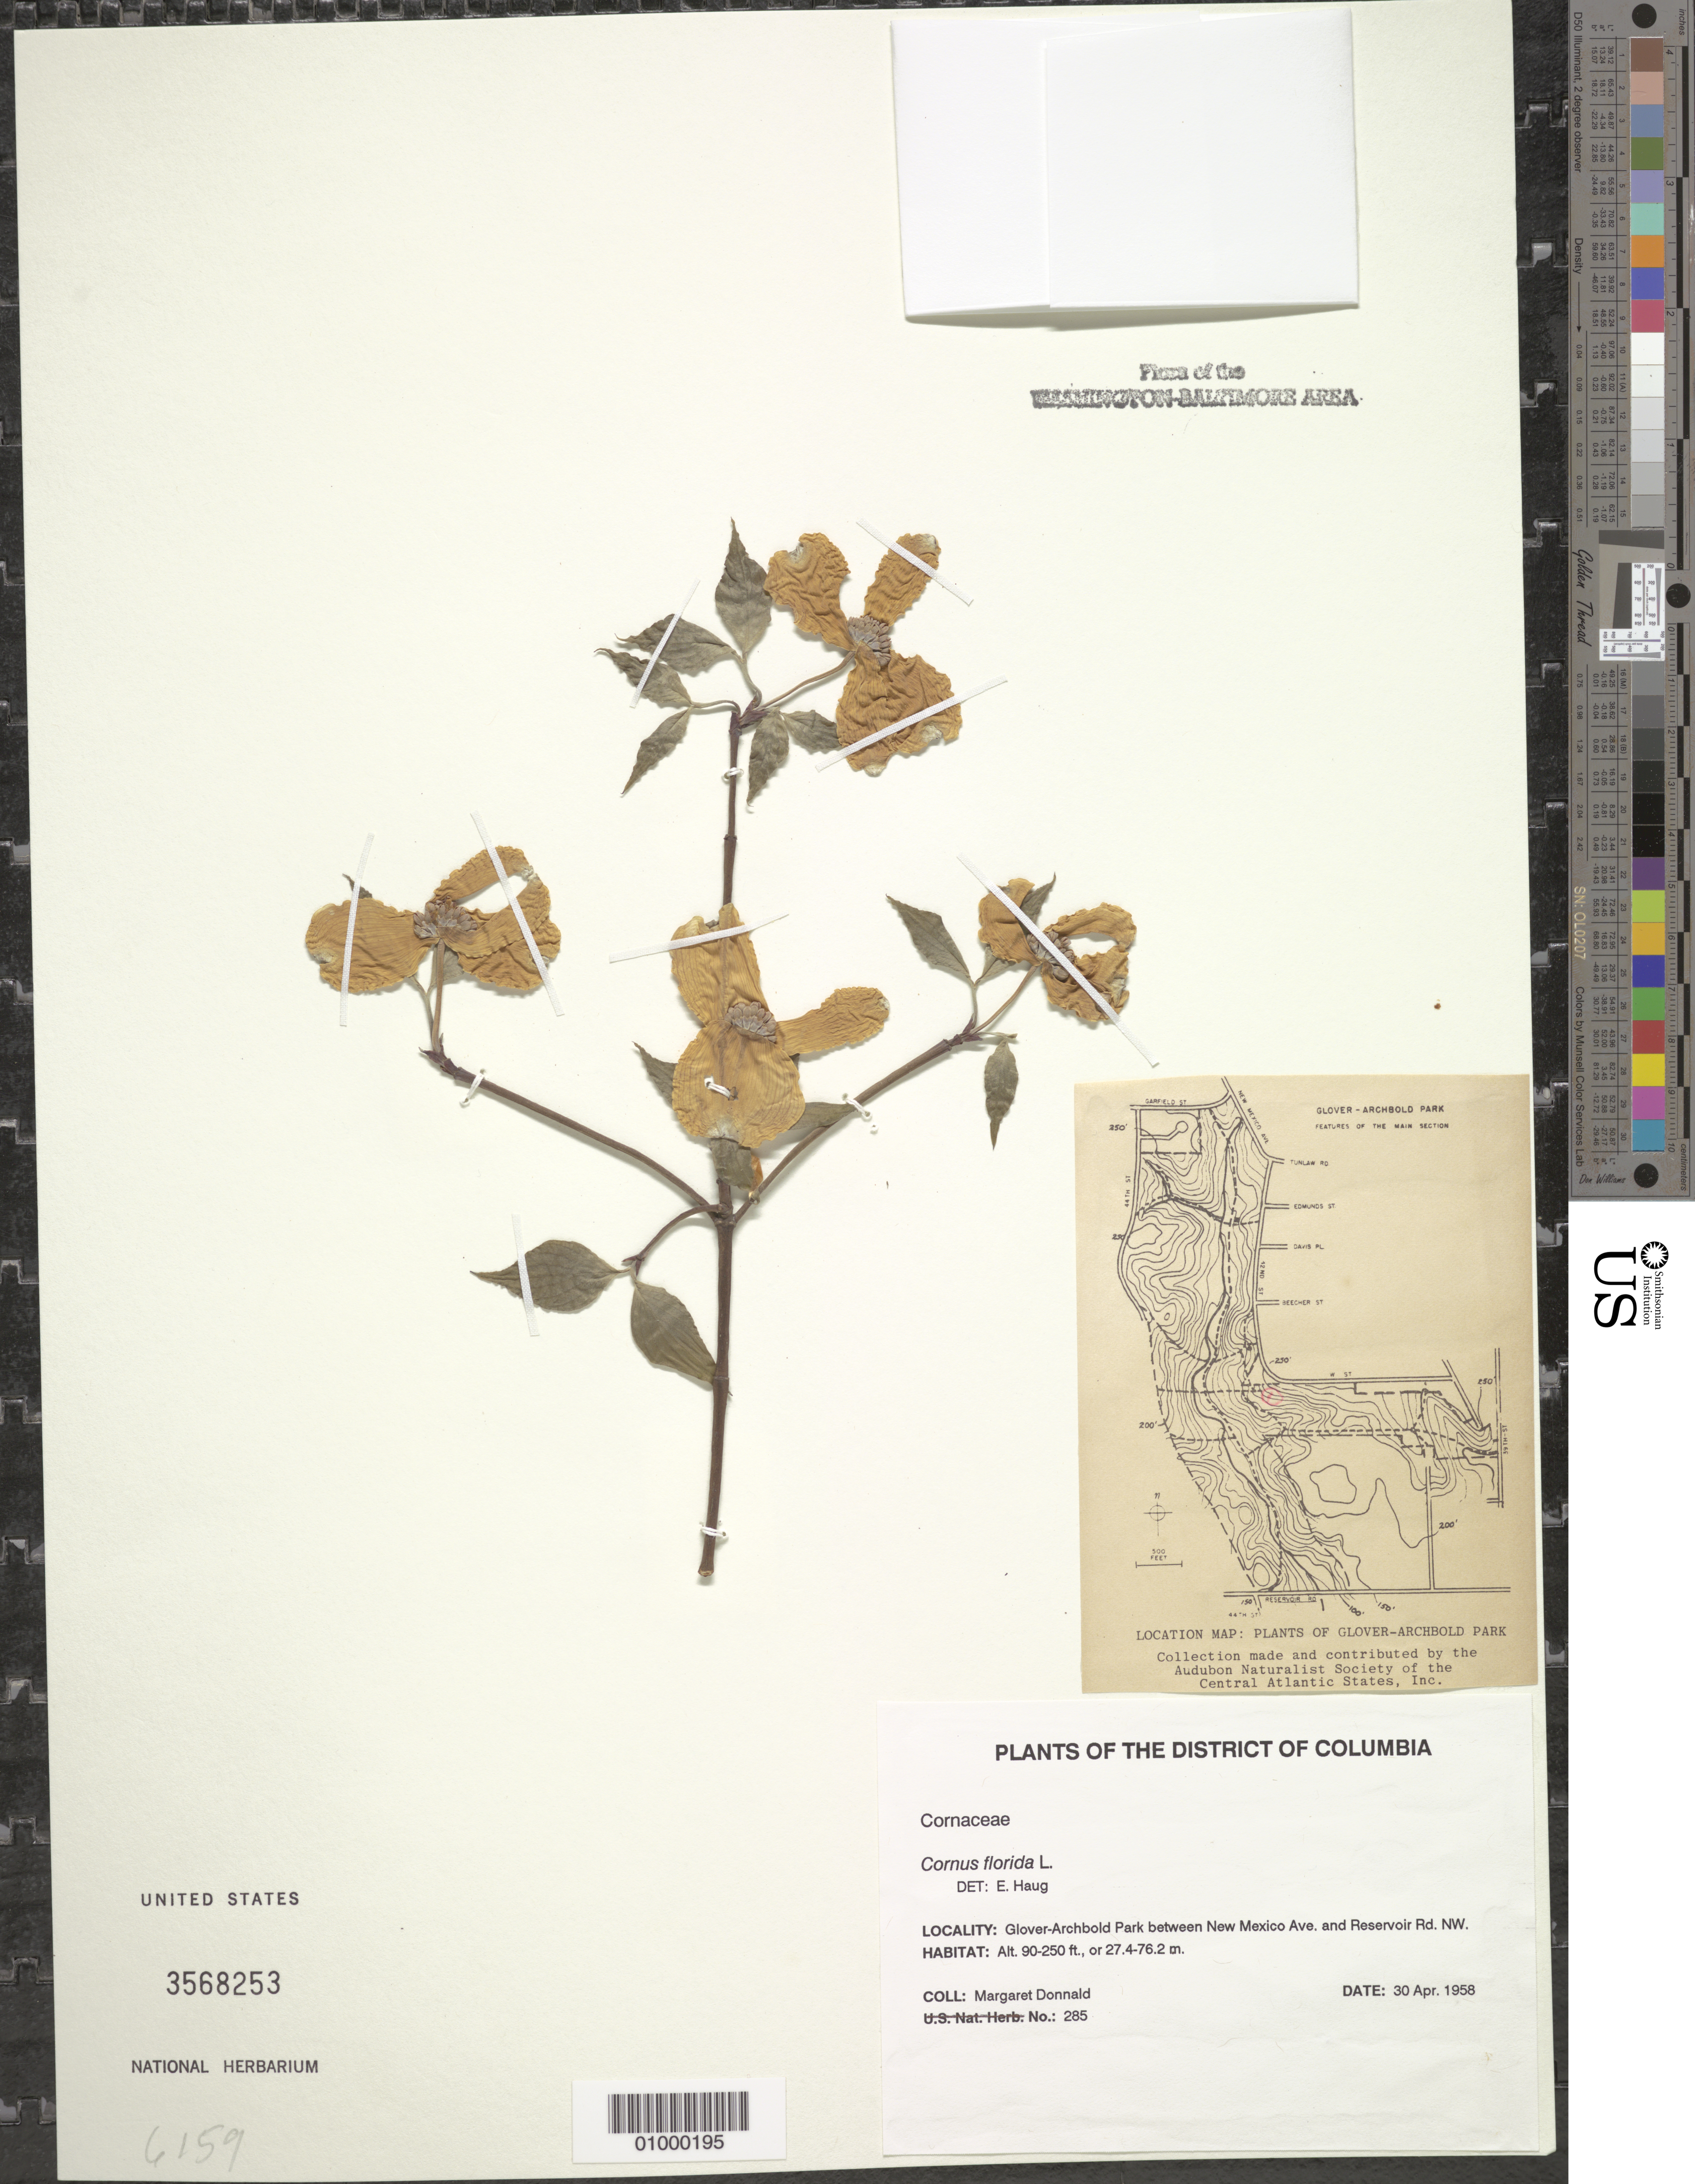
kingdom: Plantae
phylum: Tracheophyta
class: Magnoliopsida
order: Cornales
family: Cornaceae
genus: Cornus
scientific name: Cornus florida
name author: L.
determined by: Haug, E., (UNITED STATES)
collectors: M. Donnald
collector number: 285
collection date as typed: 30 Apr 1958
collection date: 1958-04-30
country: United States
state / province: District of Columbia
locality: Glover-Archbold Park between New Mexico Avenue and Reservoir Road NW.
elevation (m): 27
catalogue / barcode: US 3568253